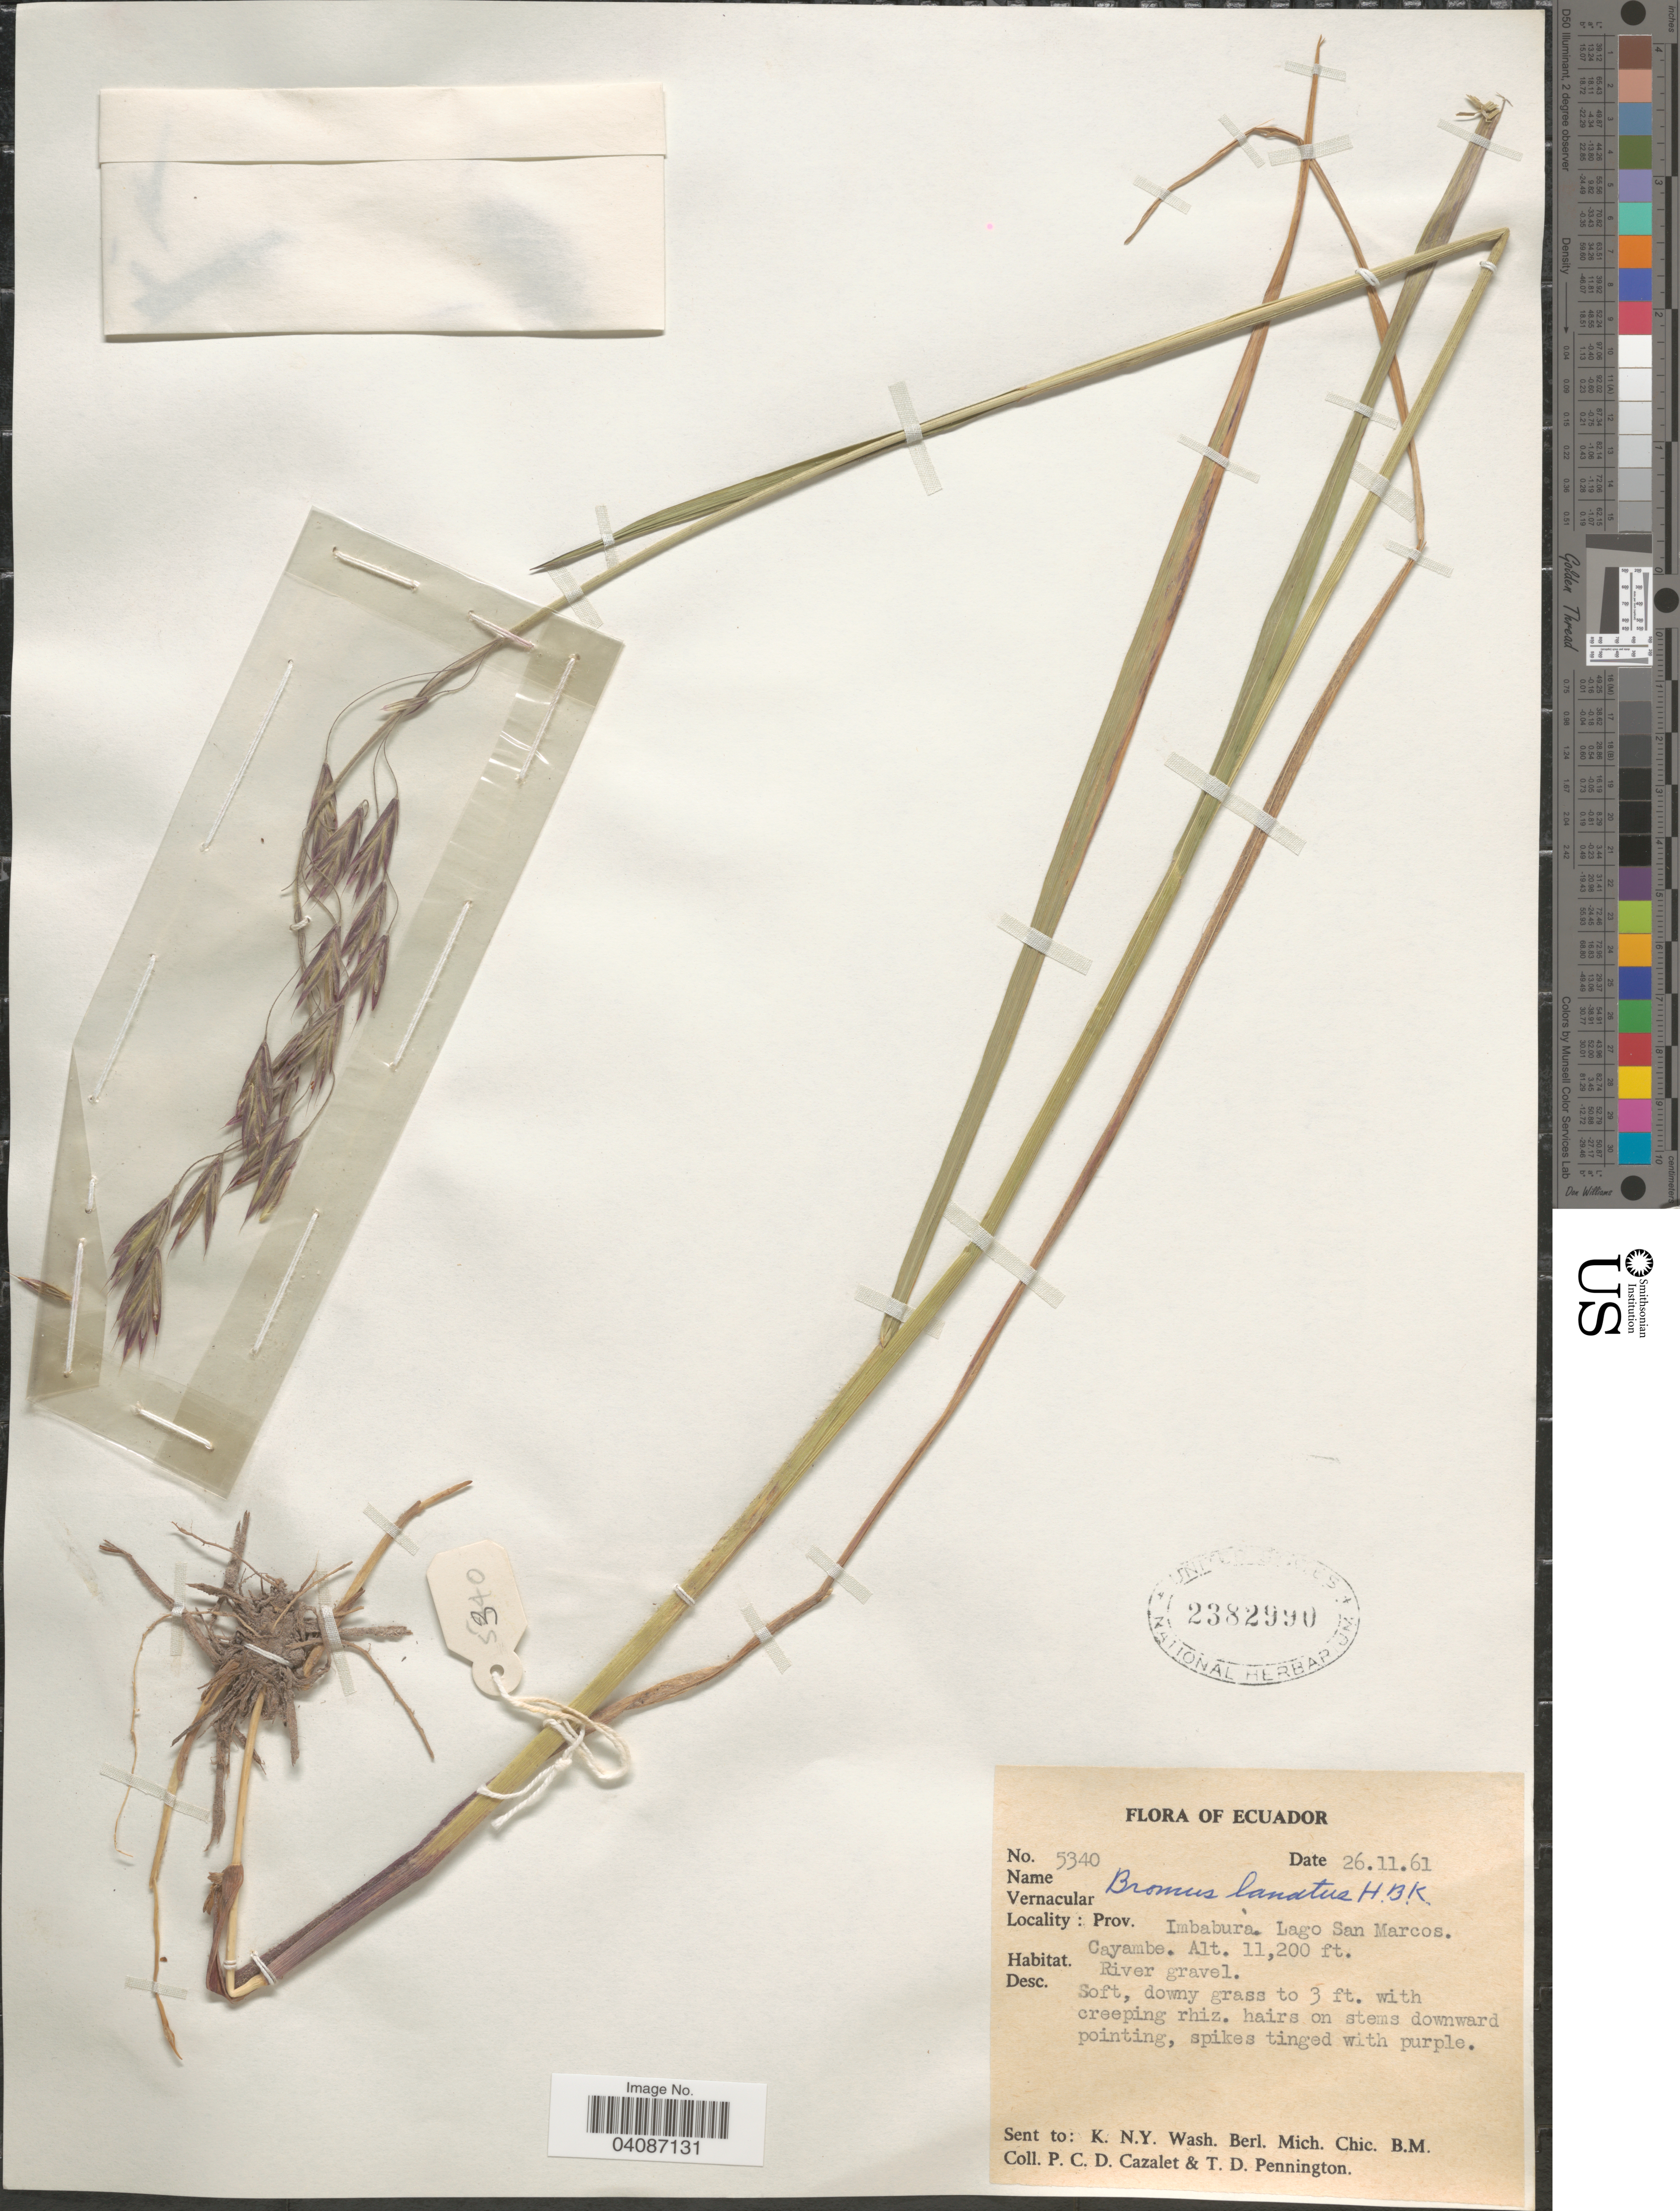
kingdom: Plantae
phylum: Tracheophyta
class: Liliopsida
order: Poales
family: Poaceae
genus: Bromus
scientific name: Bromus lanatus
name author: Kunth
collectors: P. C. D. Cazalet & T. D. Pennington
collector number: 5340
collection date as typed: Transcribed d/m/y: 26/11/61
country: Ecuador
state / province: Imbabura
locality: Lago San Marcos. Cayambe.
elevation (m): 3414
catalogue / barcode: US 2382990